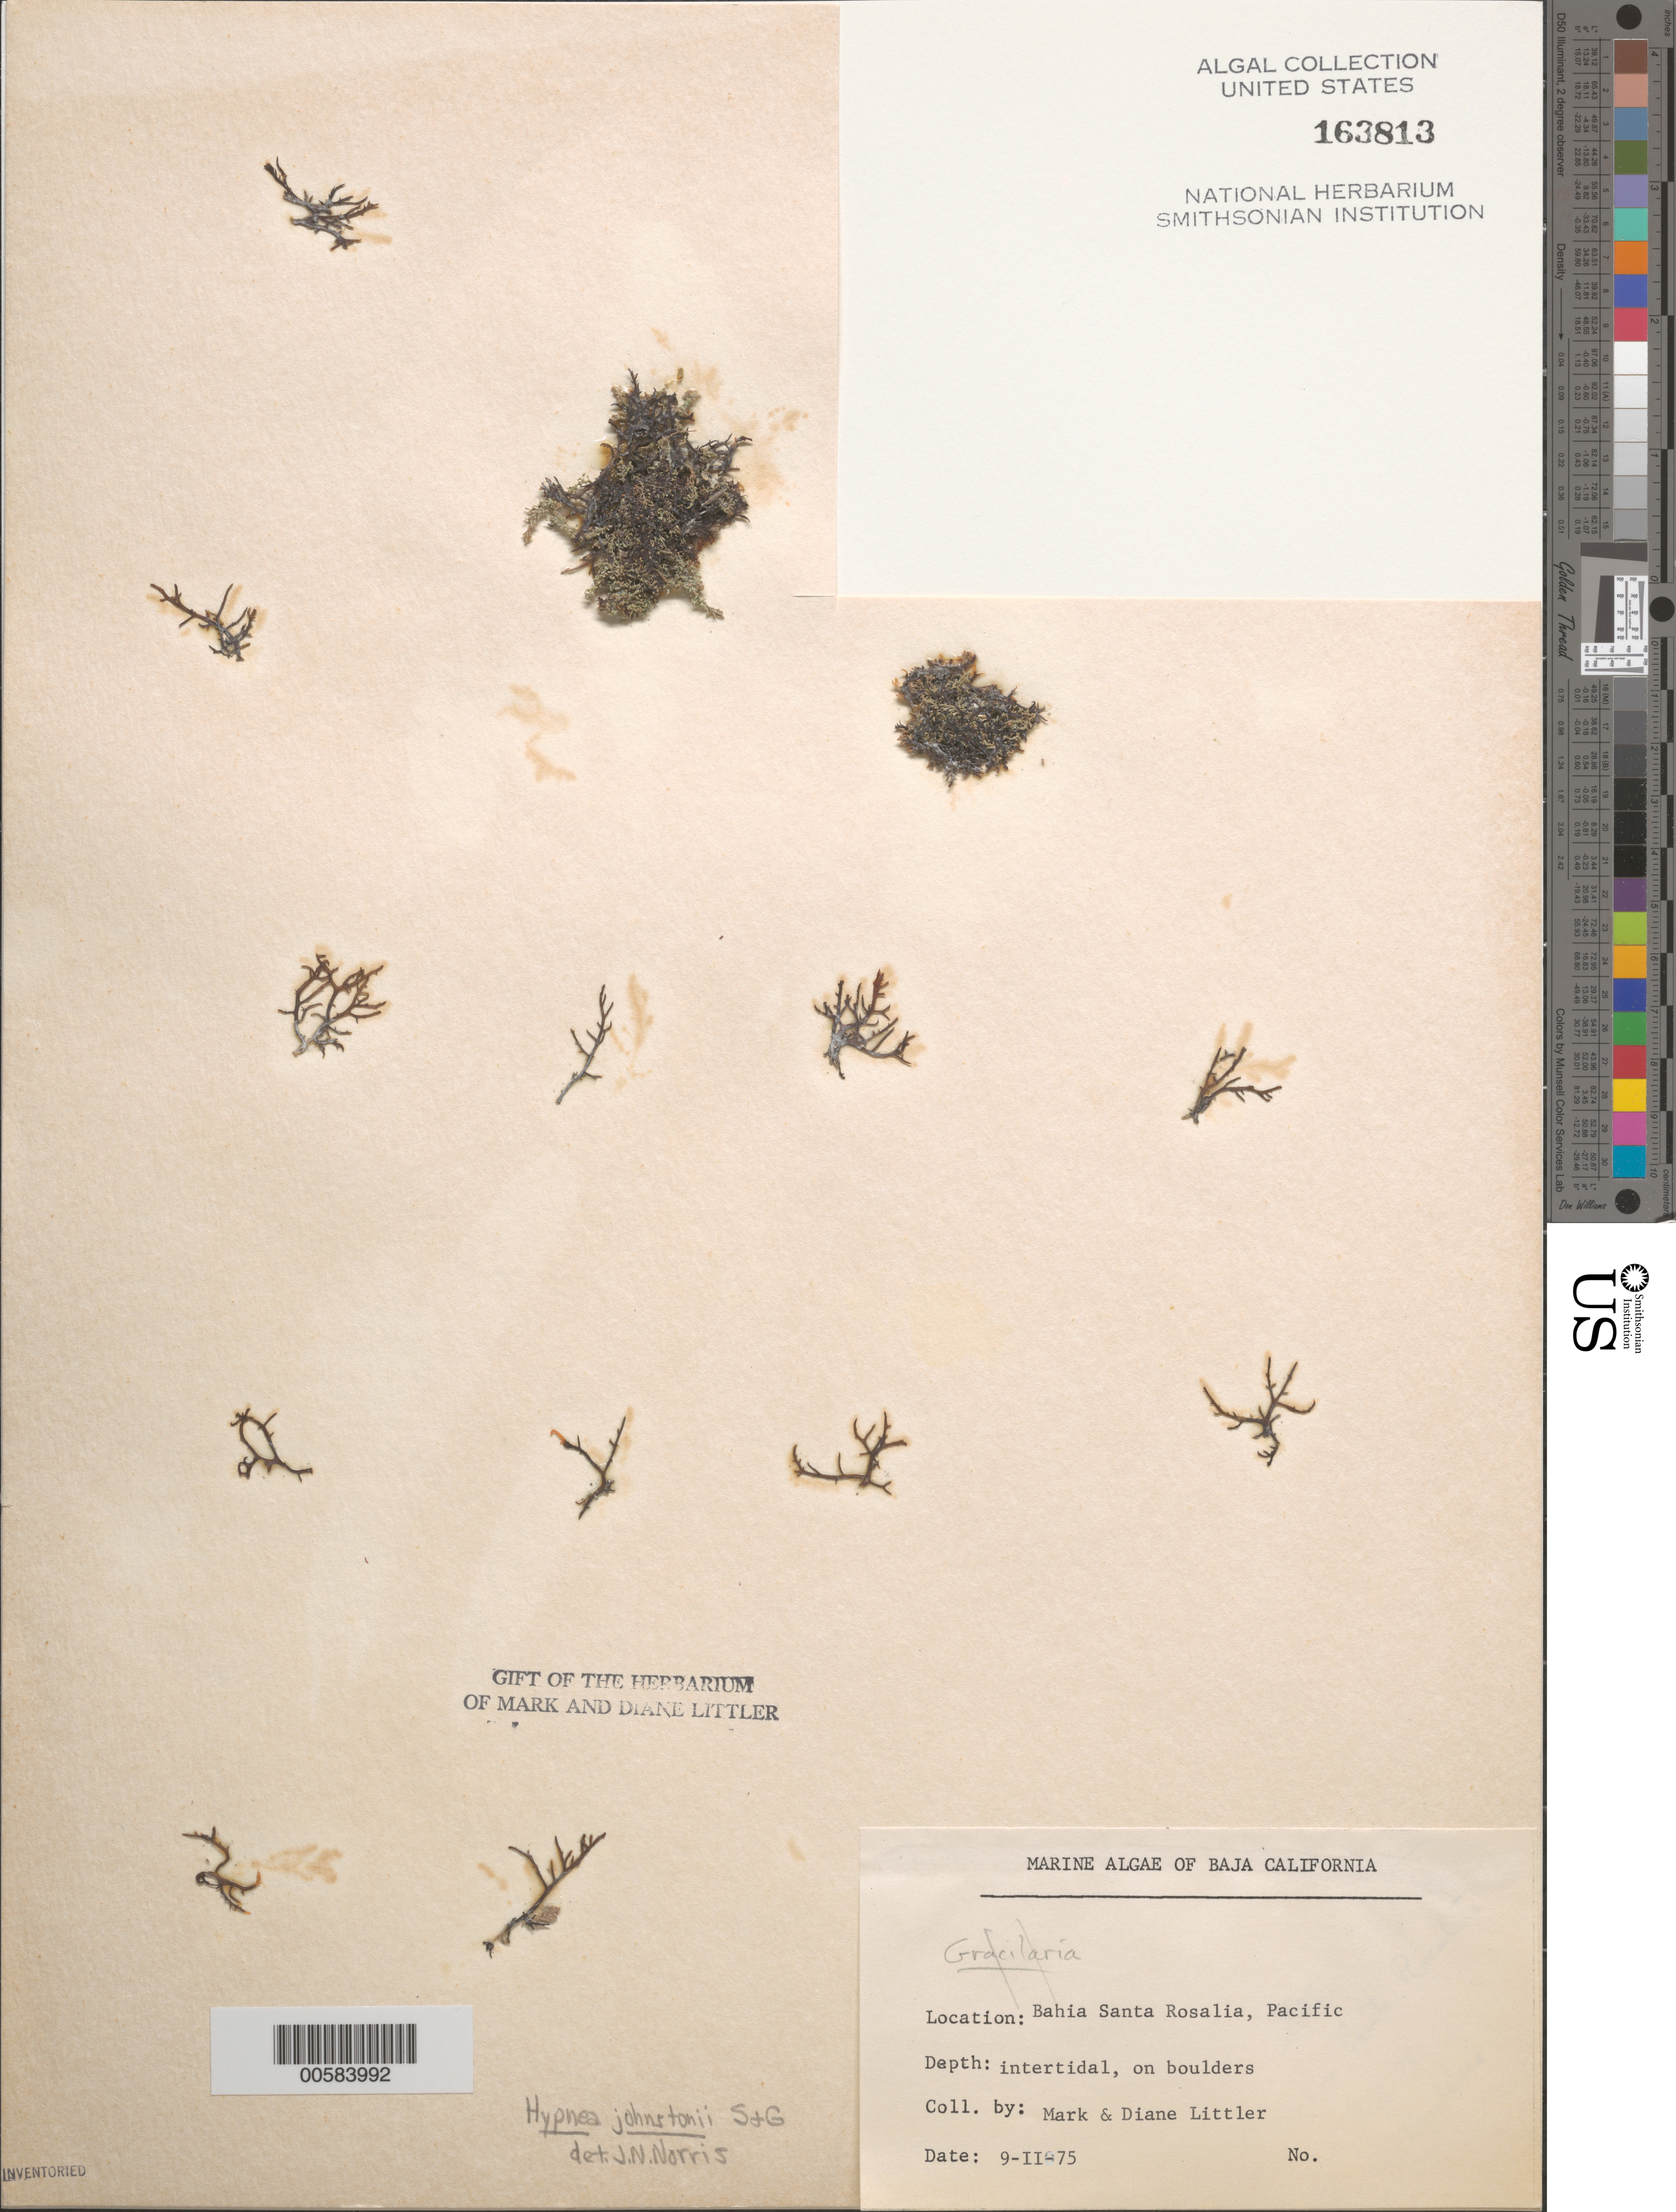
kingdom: Plantae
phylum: Rhodophyta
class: Florideophyceae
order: Gigartinales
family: Cystocloniaceae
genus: Hypnea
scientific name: Hypnea johnstonii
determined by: Norris, James N.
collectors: M. M. Littler & D. S. Littler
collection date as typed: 09 Feb 1975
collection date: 1975-02-09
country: Mexico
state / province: Baja California Sur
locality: Bahia Santa Rosalia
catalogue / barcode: US 163813